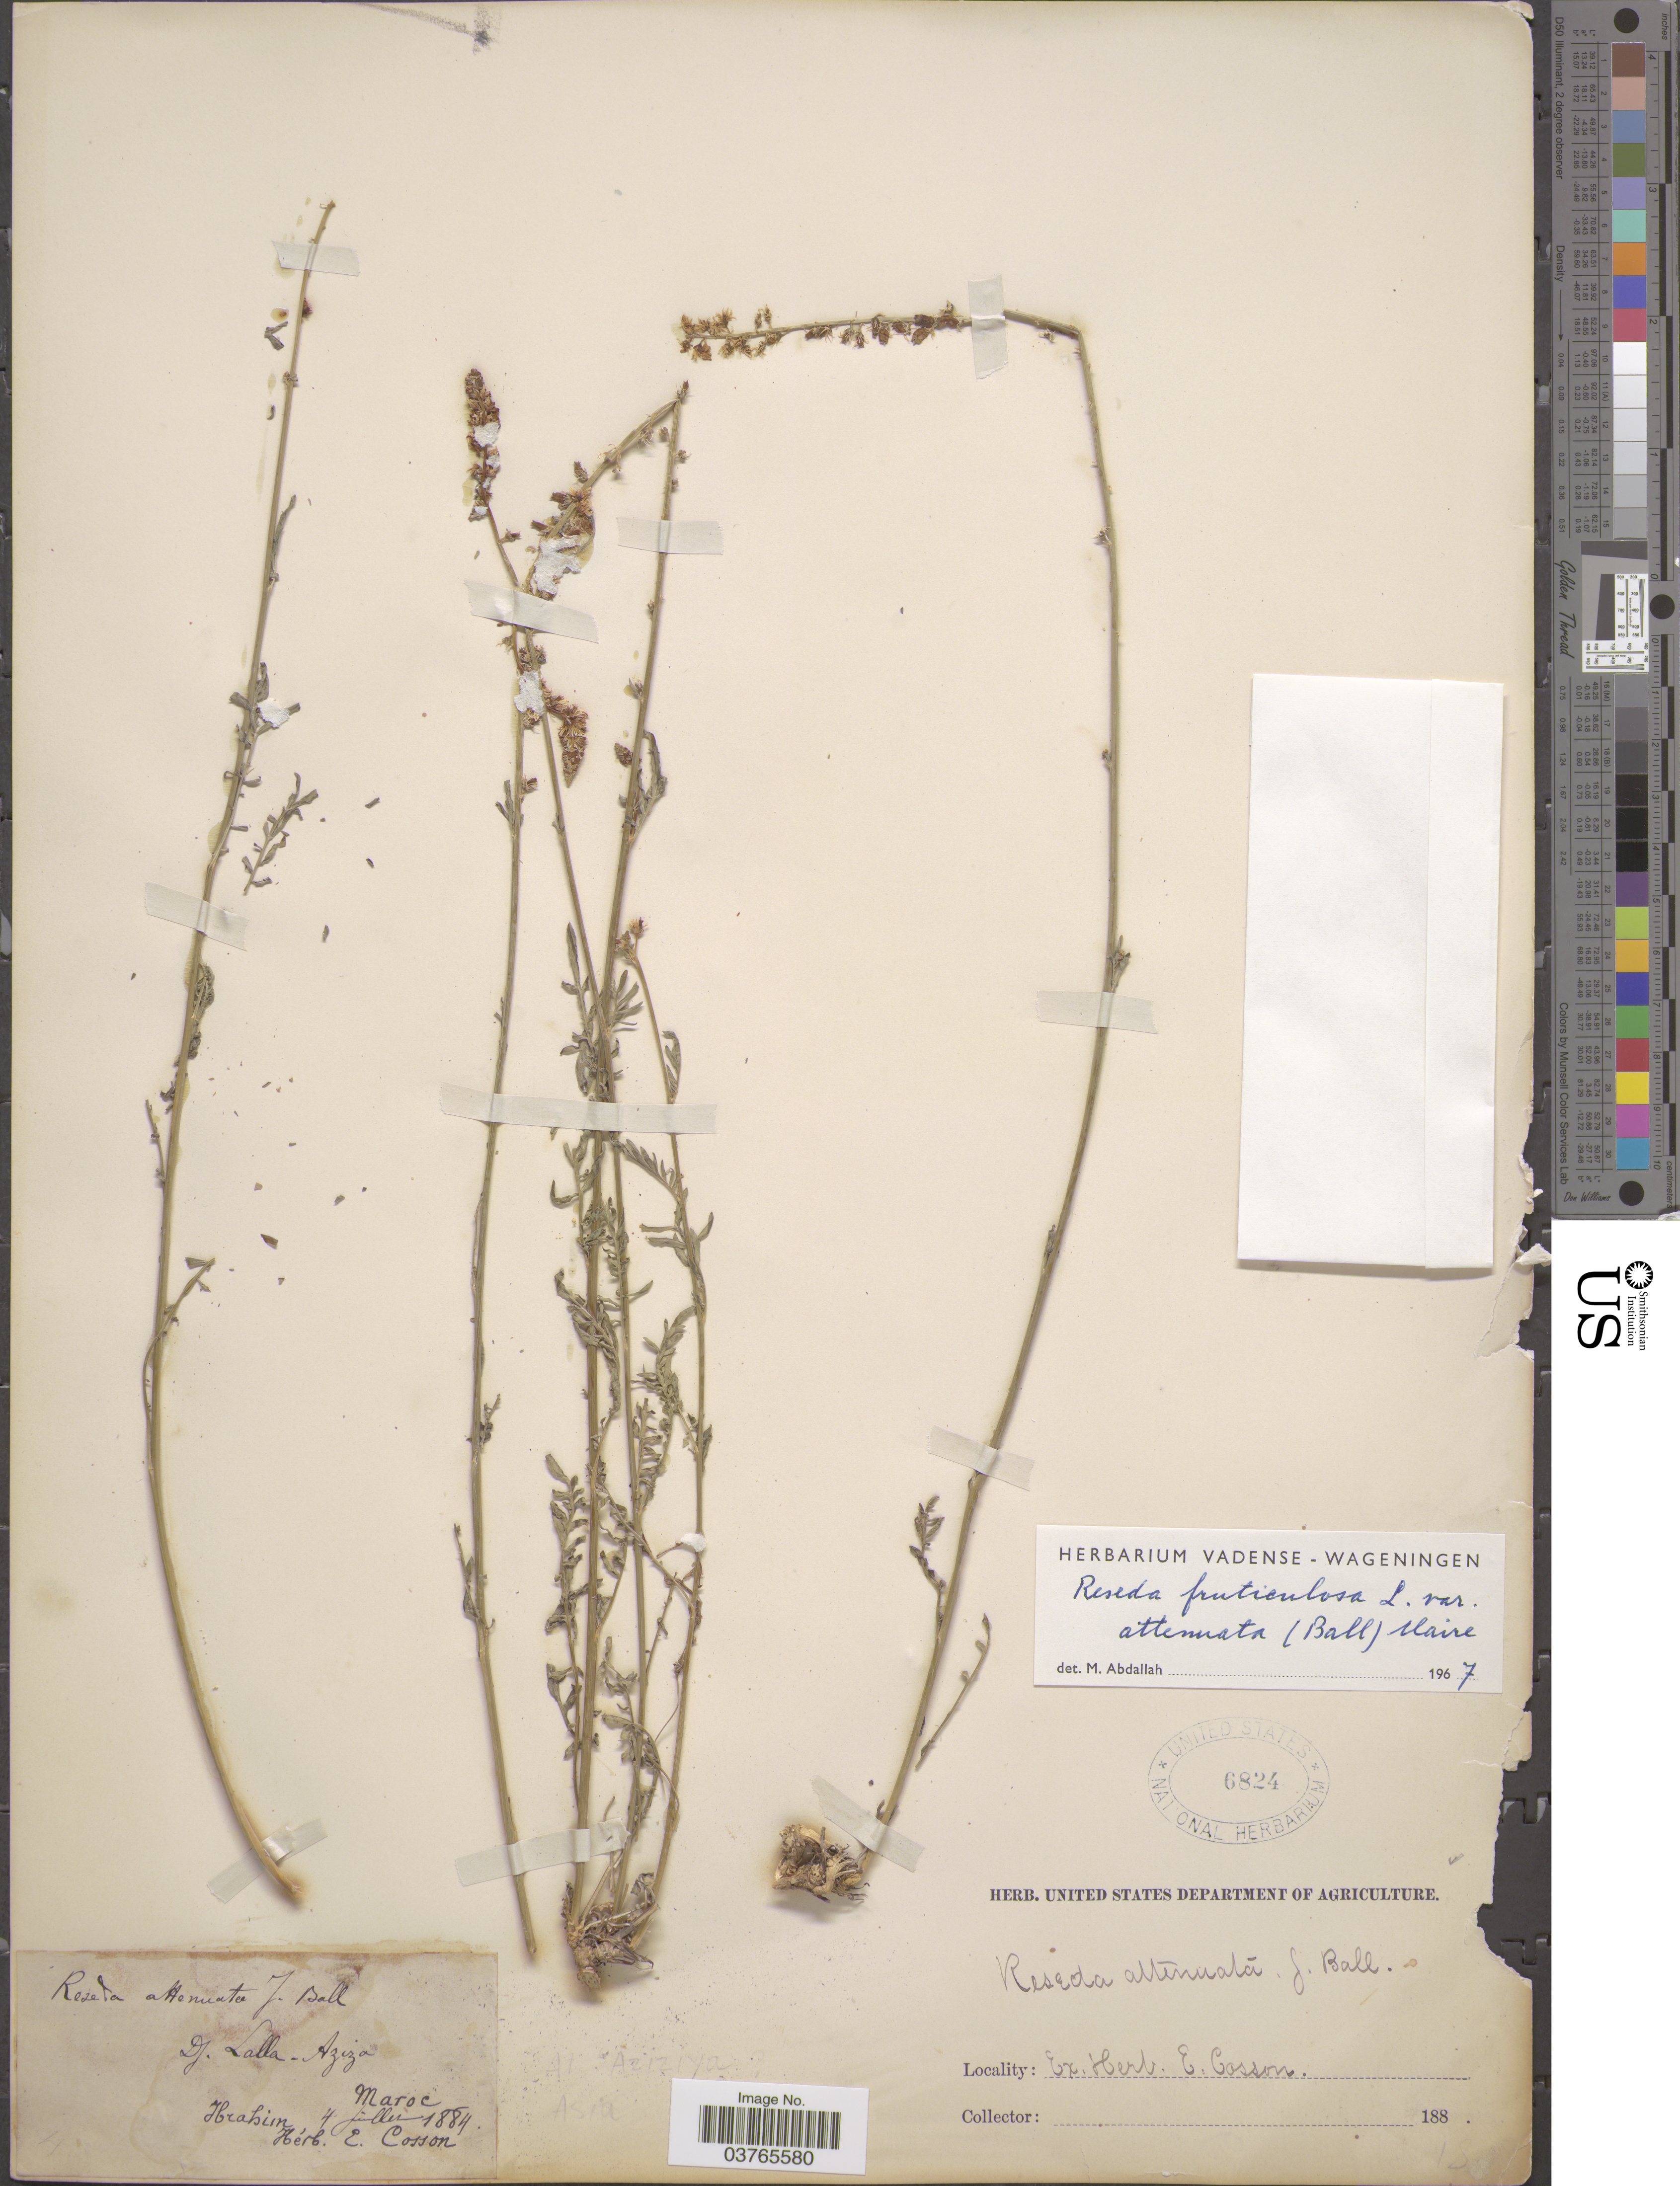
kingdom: Plantae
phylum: Tracheophyta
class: Magnoliopsida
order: Brassicales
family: Resedaceae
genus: Reseda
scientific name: Reseda fruticulosa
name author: L.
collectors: -. Ibrahim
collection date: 1884-07-04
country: Morocco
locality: Dj. Lalla-Aiza.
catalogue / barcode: US 6824